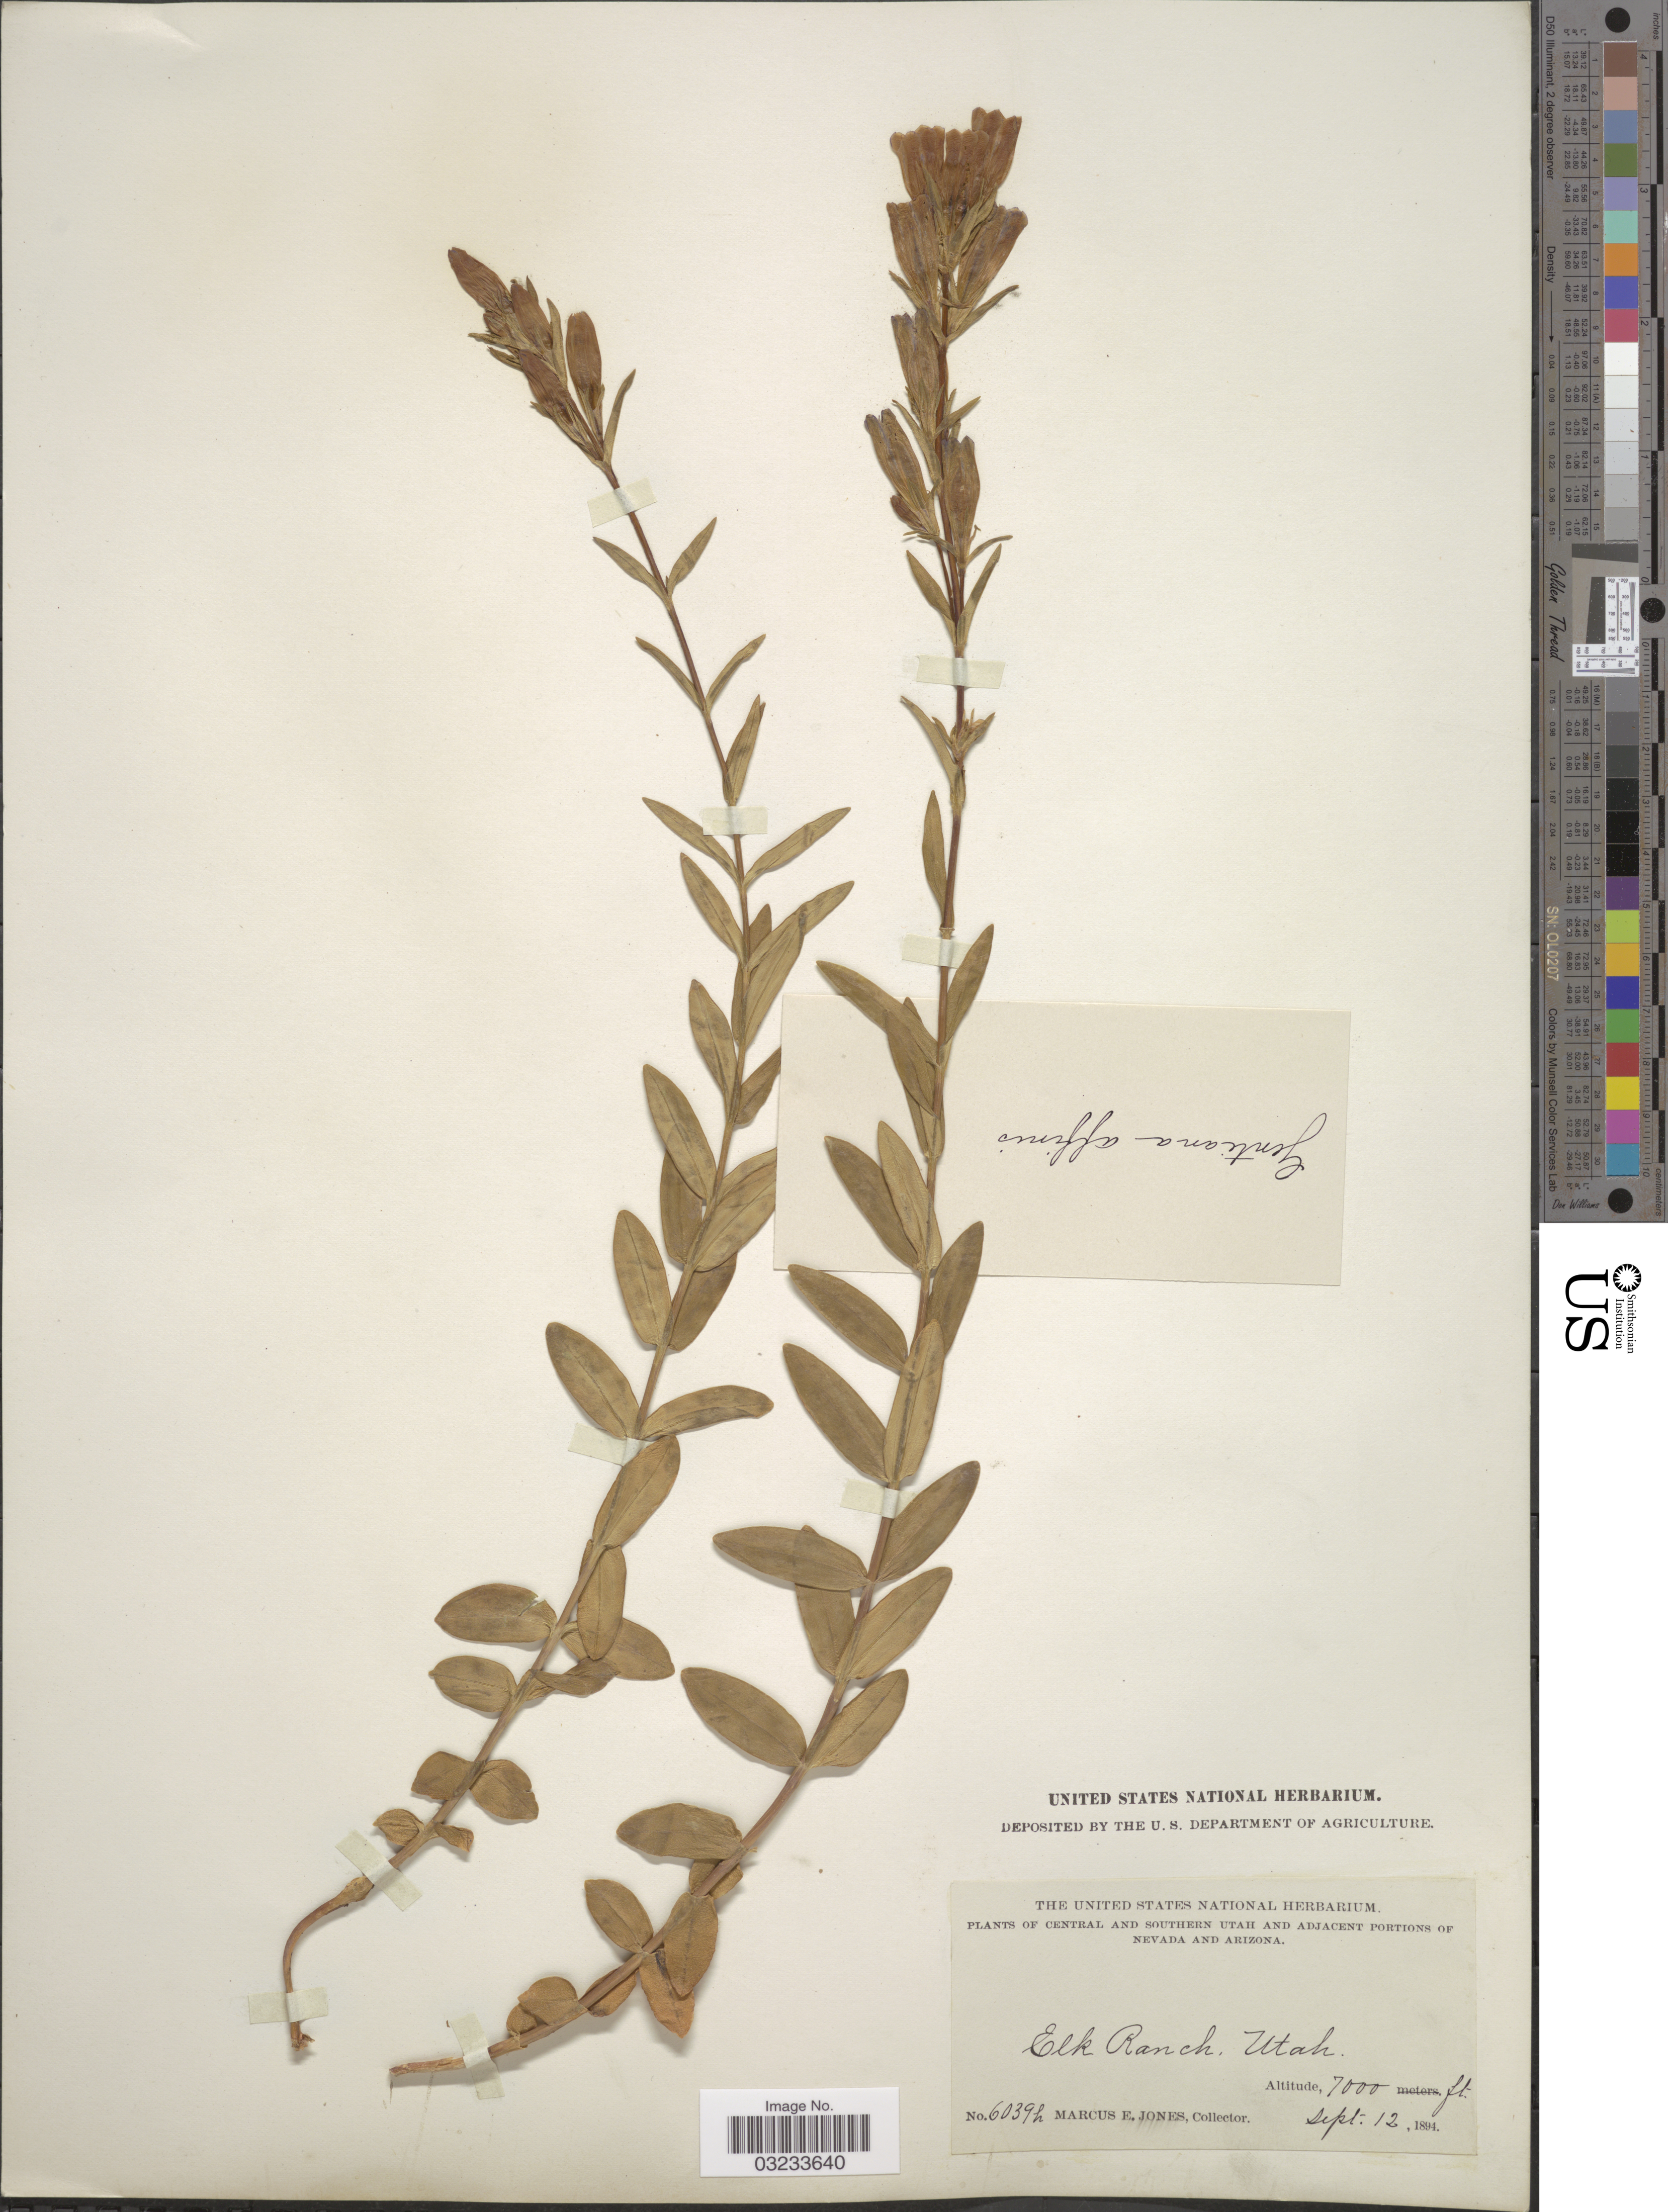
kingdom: Plantae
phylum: Tracheophyta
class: Magnoliopsida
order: Gentianales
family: Gentianaceae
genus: Gentiana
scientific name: Gentiana affinis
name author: Griseb.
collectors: M. E. Jones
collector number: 6039h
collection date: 1894-09-12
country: United States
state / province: Utah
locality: Central and Southern Utah. Elk Ranch.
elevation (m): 2134